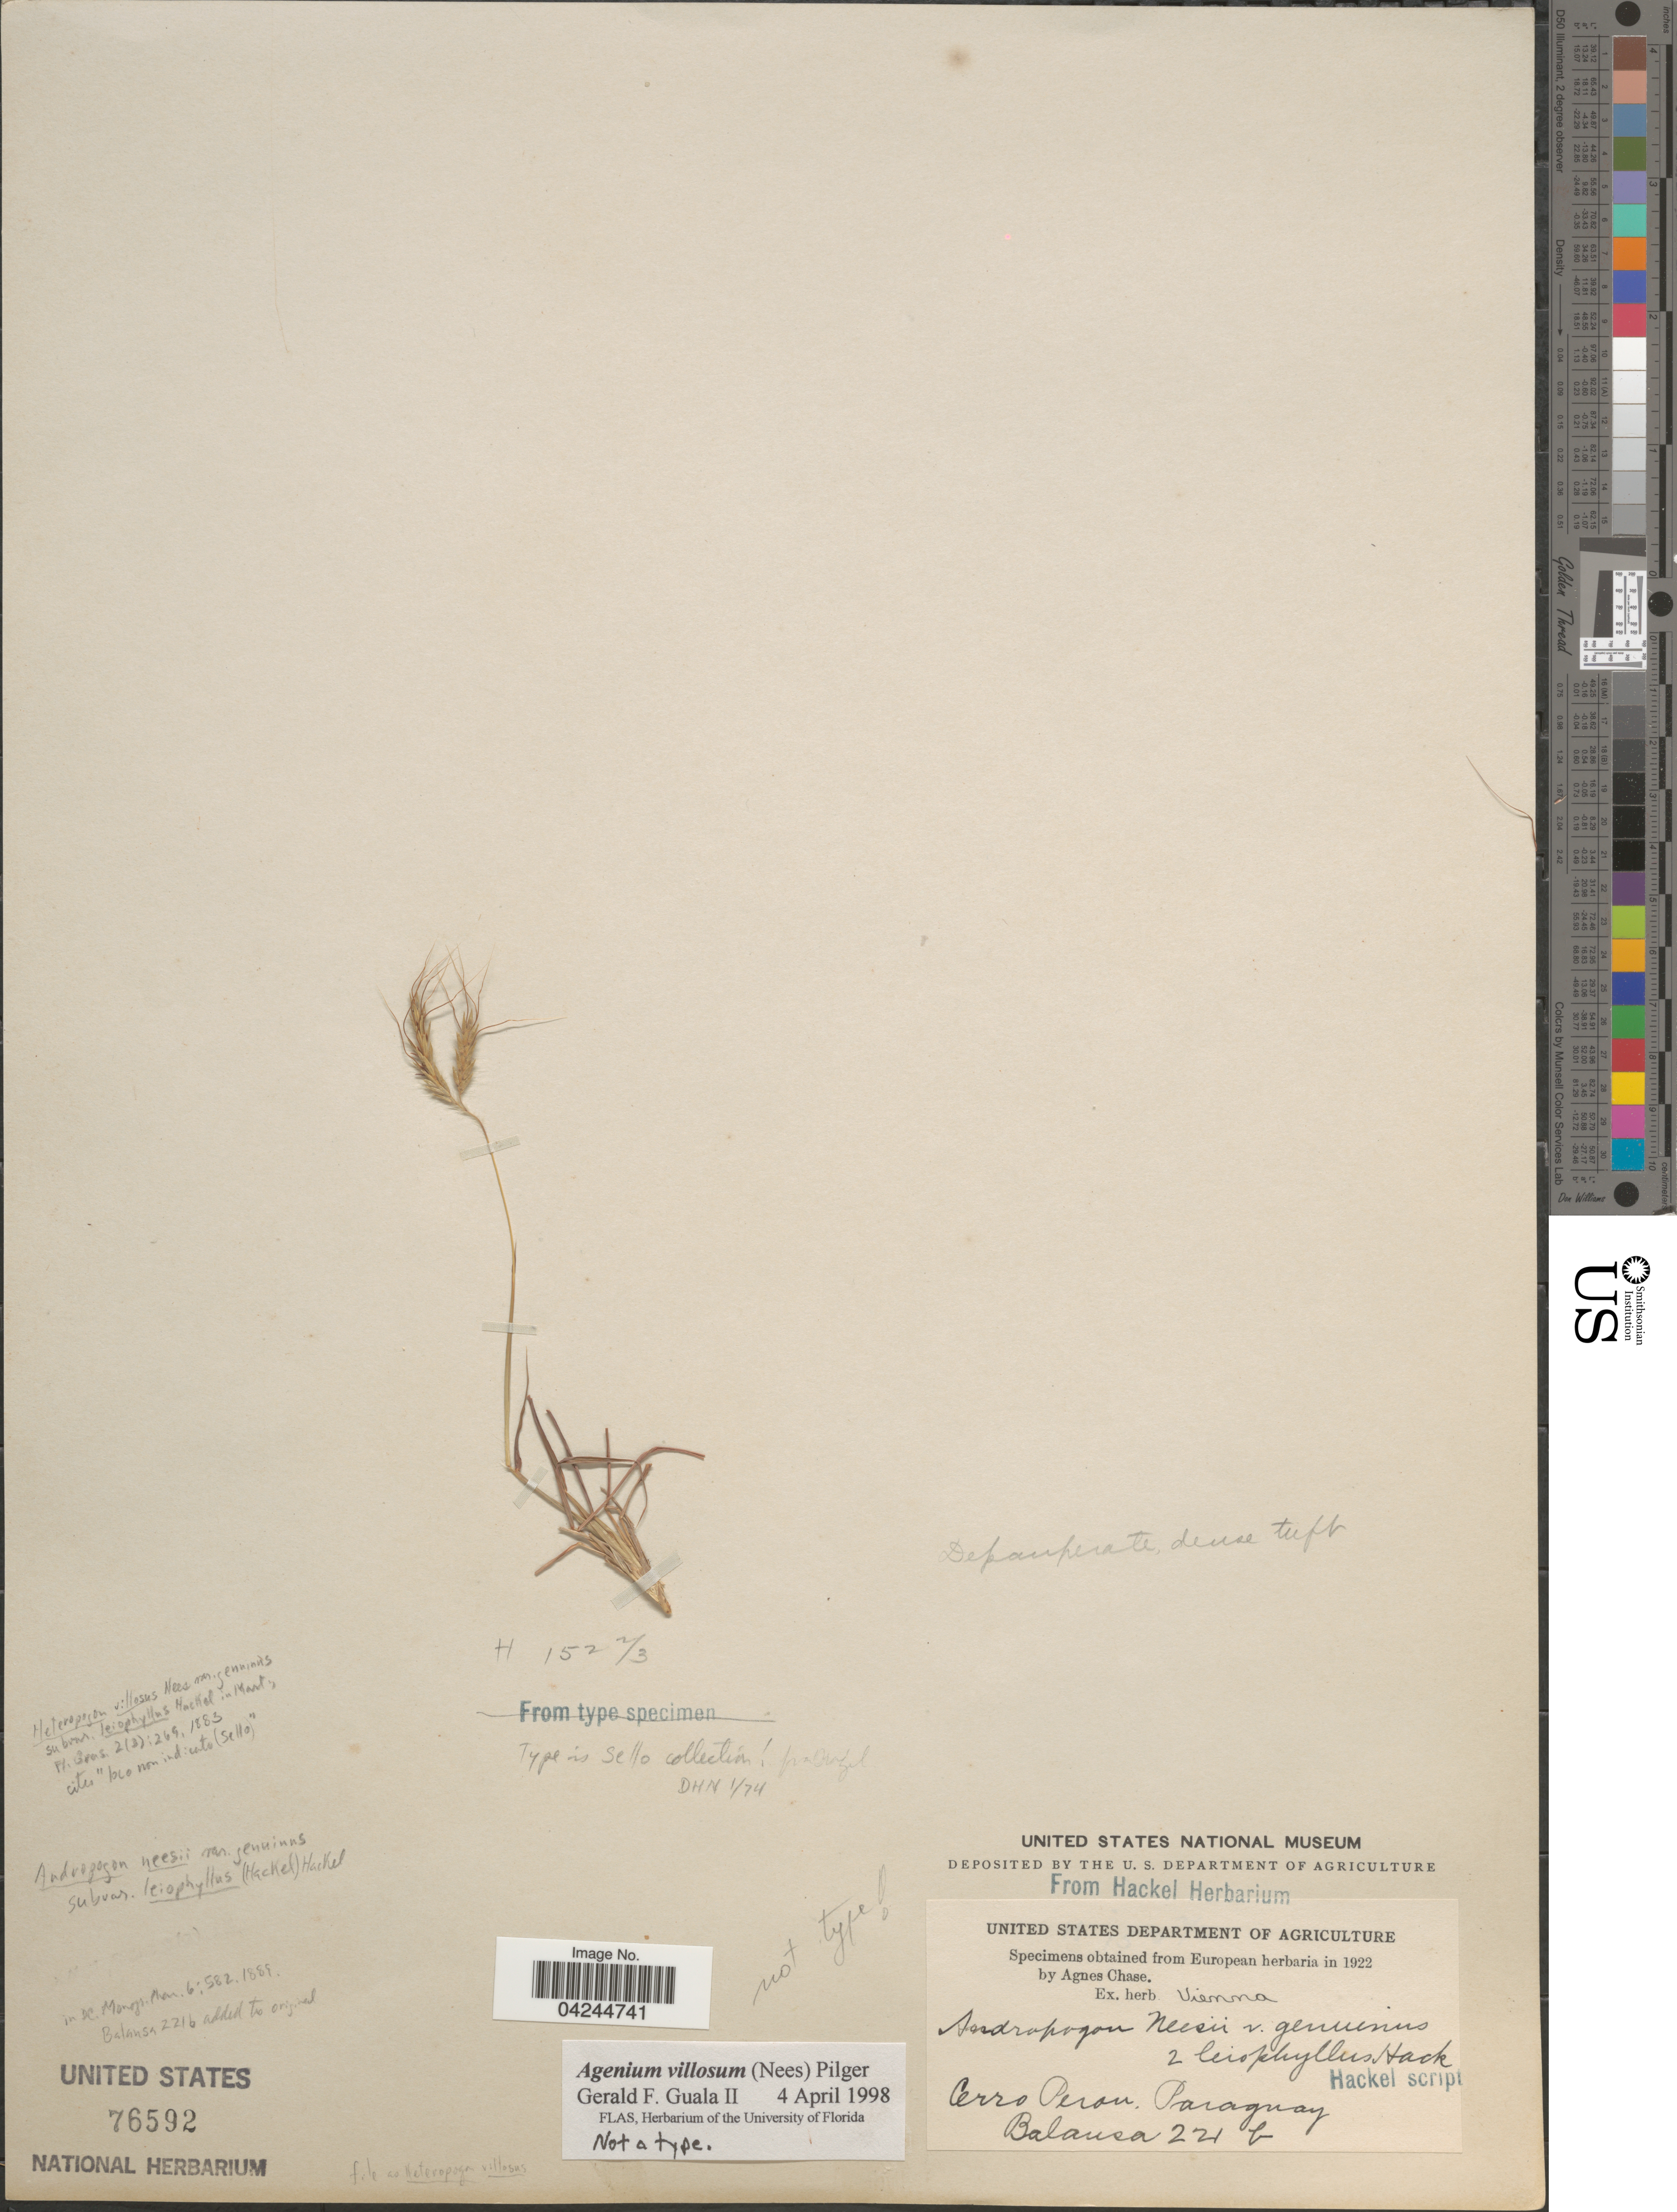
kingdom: Plantae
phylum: Tracheophyta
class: Liliopsida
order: Poales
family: Poaceae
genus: Agenium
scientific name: Agenium villosum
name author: (Nees) Pilg.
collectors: -. Balansa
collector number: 221b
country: Paraguay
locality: Cerro Peron.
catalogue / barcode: US 76592